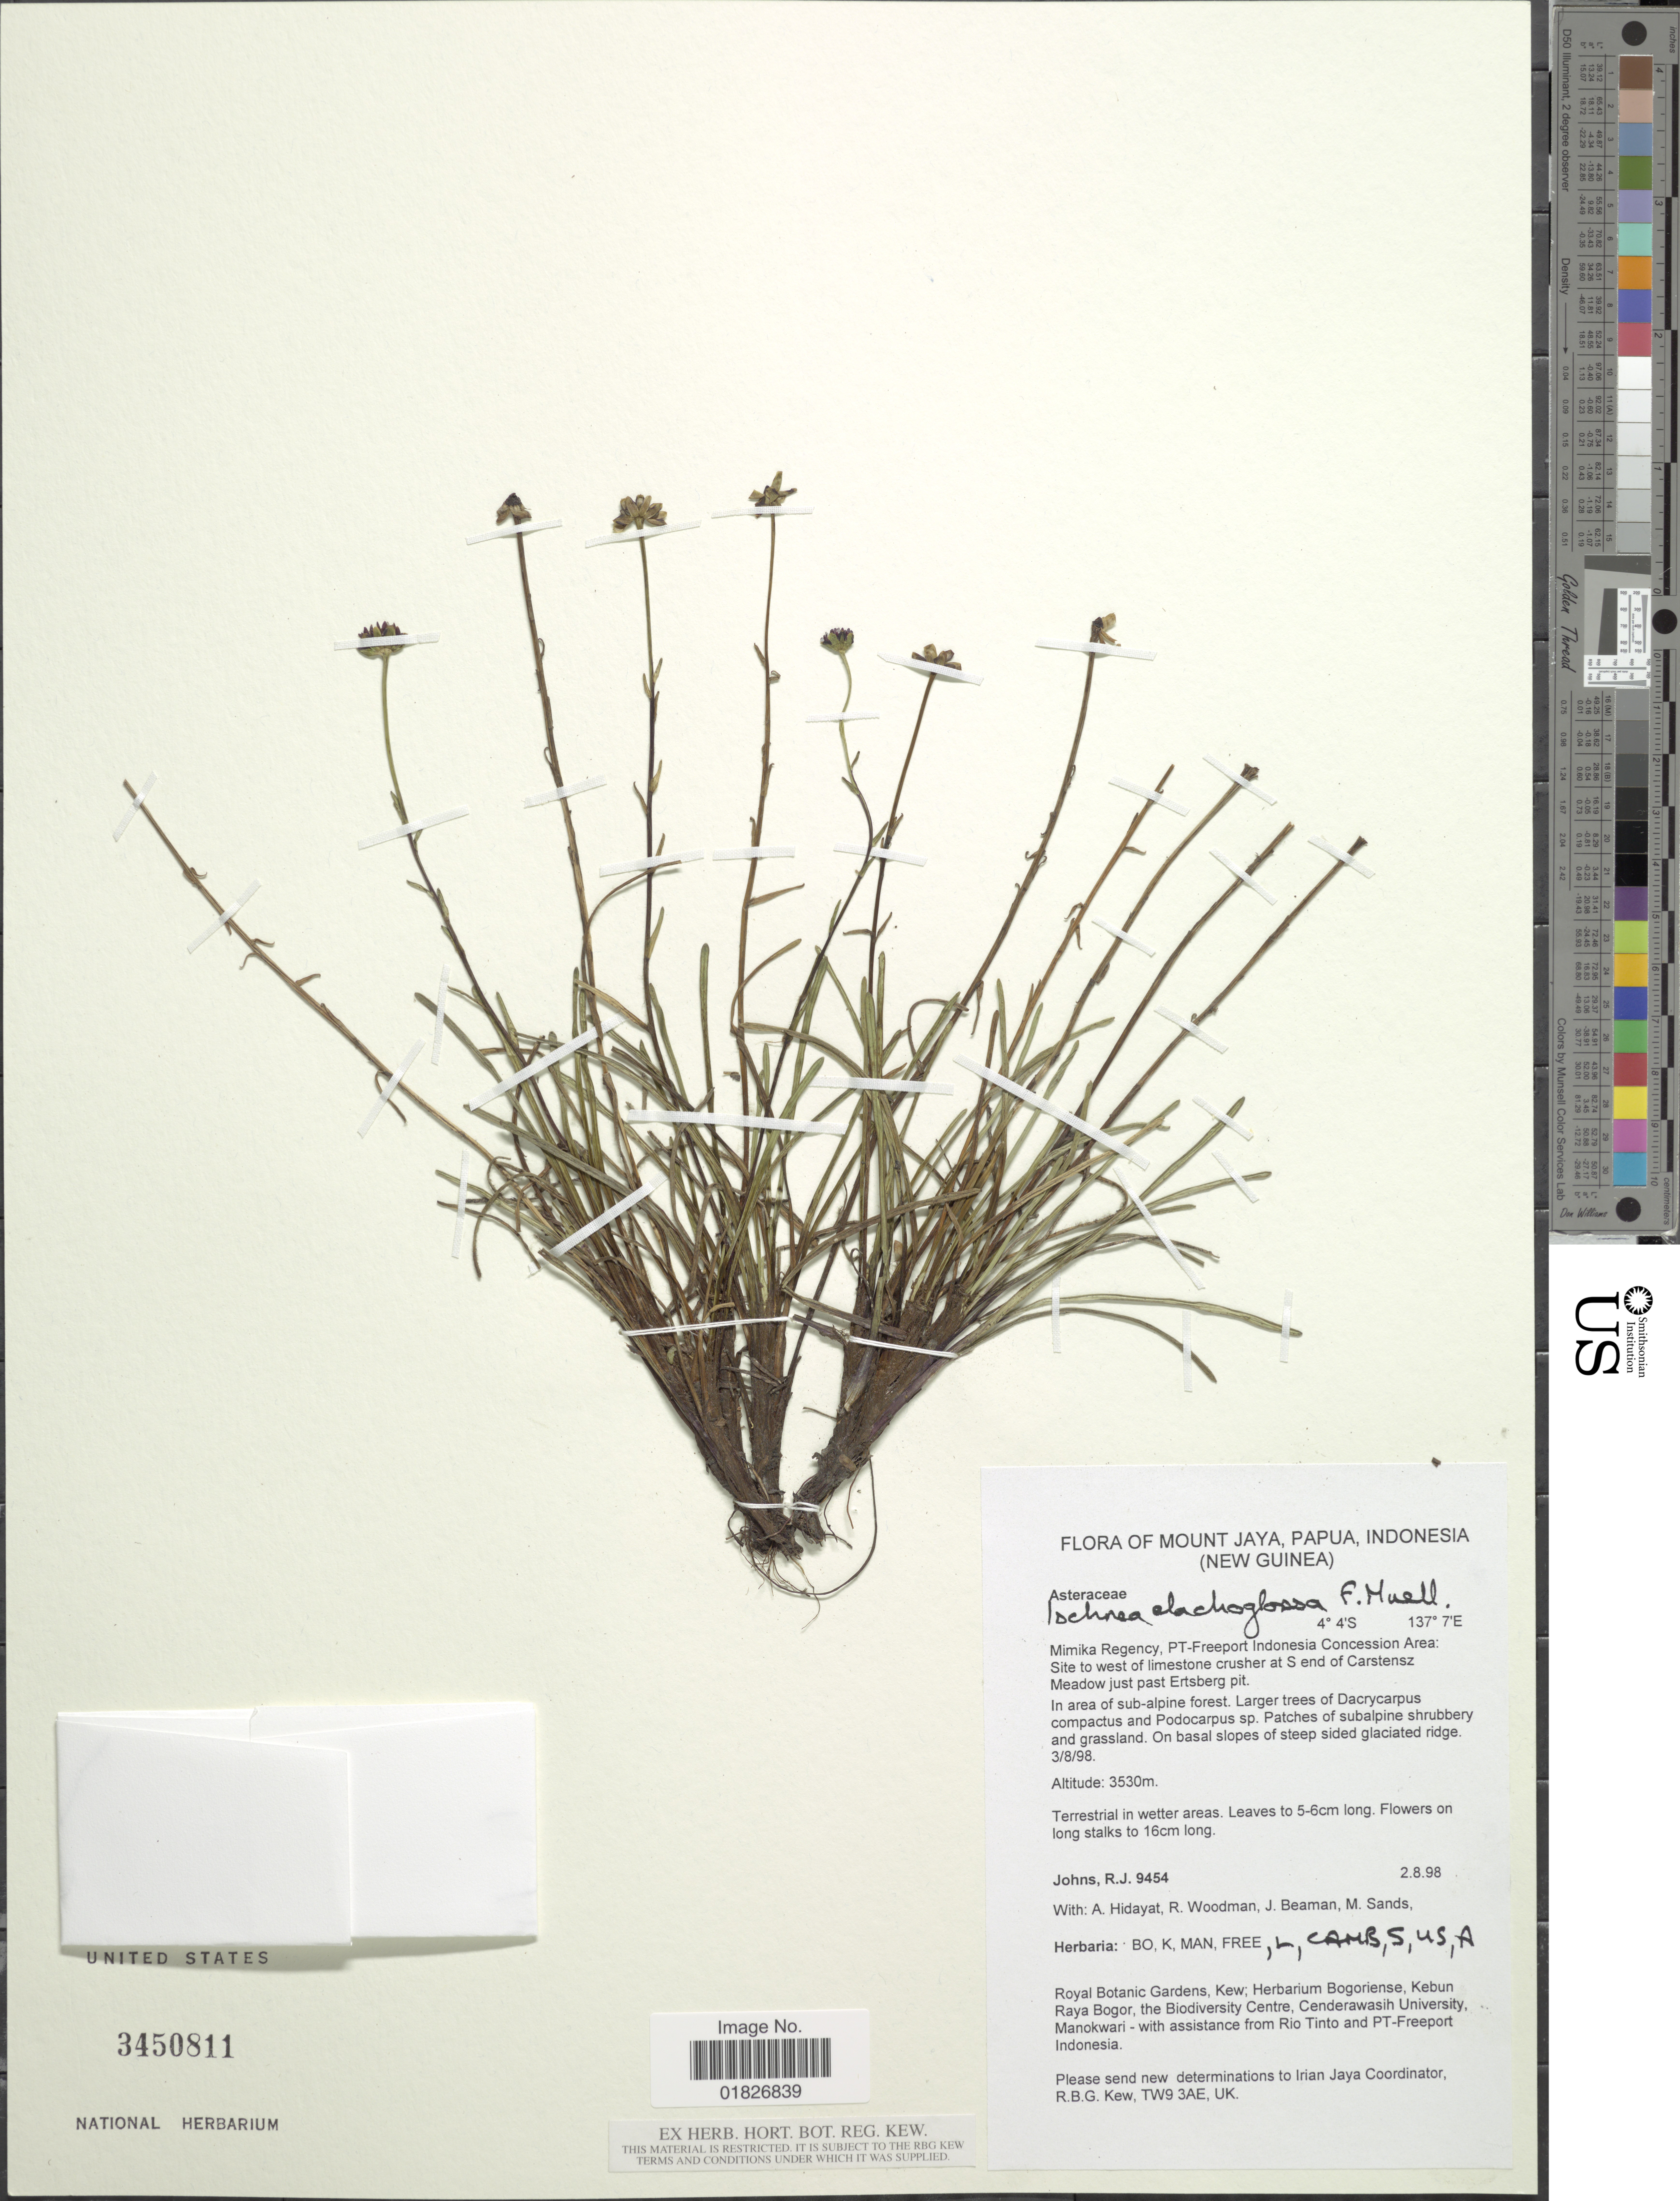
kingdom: Plantae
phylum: Tracheophyta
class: Magnoliopsida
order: Asterales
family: Asteraceae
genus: Ischnea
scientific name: Ischnea elachoglossa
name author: F. Muell.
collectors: R. Johns, A. Hidayat, R. Woodman & J. H. Beaman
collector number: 9454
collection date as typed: Transcribed d/m/y: 2/8/98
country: Indonesia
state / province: Papua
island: New Guinea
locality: Mount Jaya (New Guinea), Mimika Regency, PT-Freeport Indonesia Concession Area, S end of Carstensz Meadow just past Ertsberg pit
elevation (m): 3530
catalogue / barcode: US 3450811